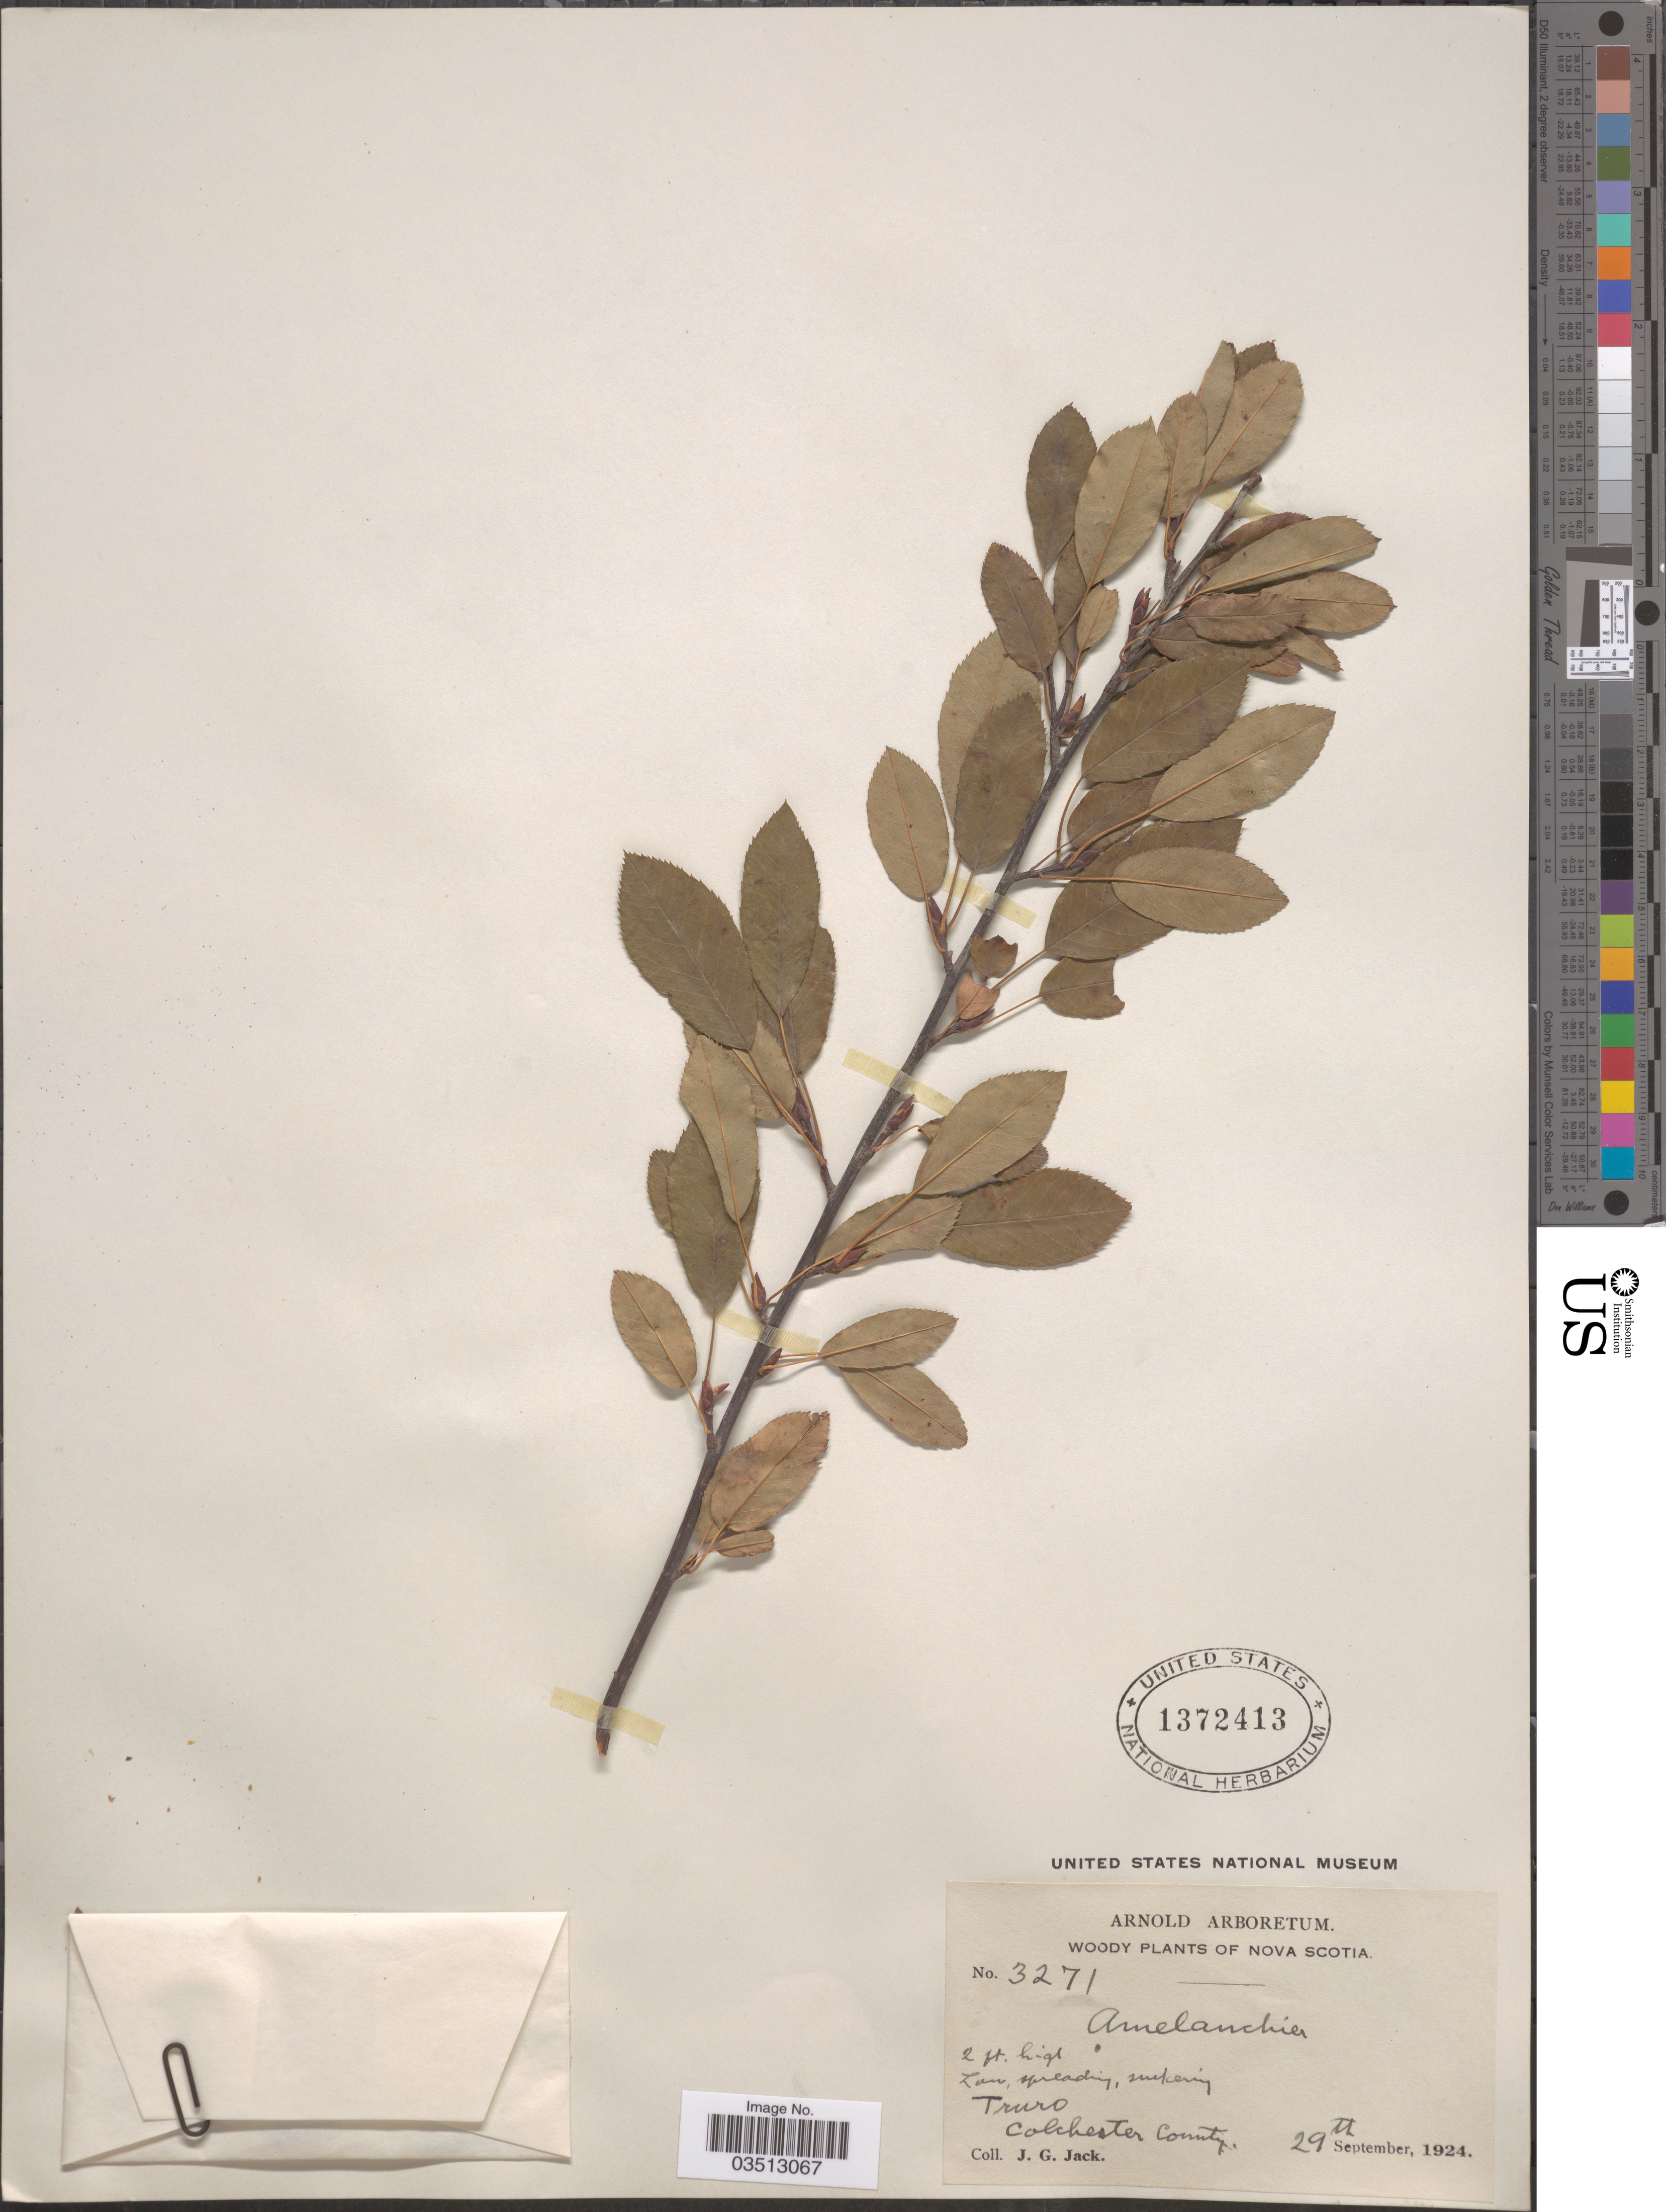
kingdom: Plantae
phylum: Tracheophyta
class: Magnoliopsida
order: Rosales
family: Rosaceae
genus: Amelanchier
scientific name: Amelanchier sp.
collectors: J. G. Jack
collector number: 3271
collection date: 1924-09-29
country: Canada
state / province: Nova Scotia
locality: Truro. Colchester County.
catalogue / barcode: US 1372413